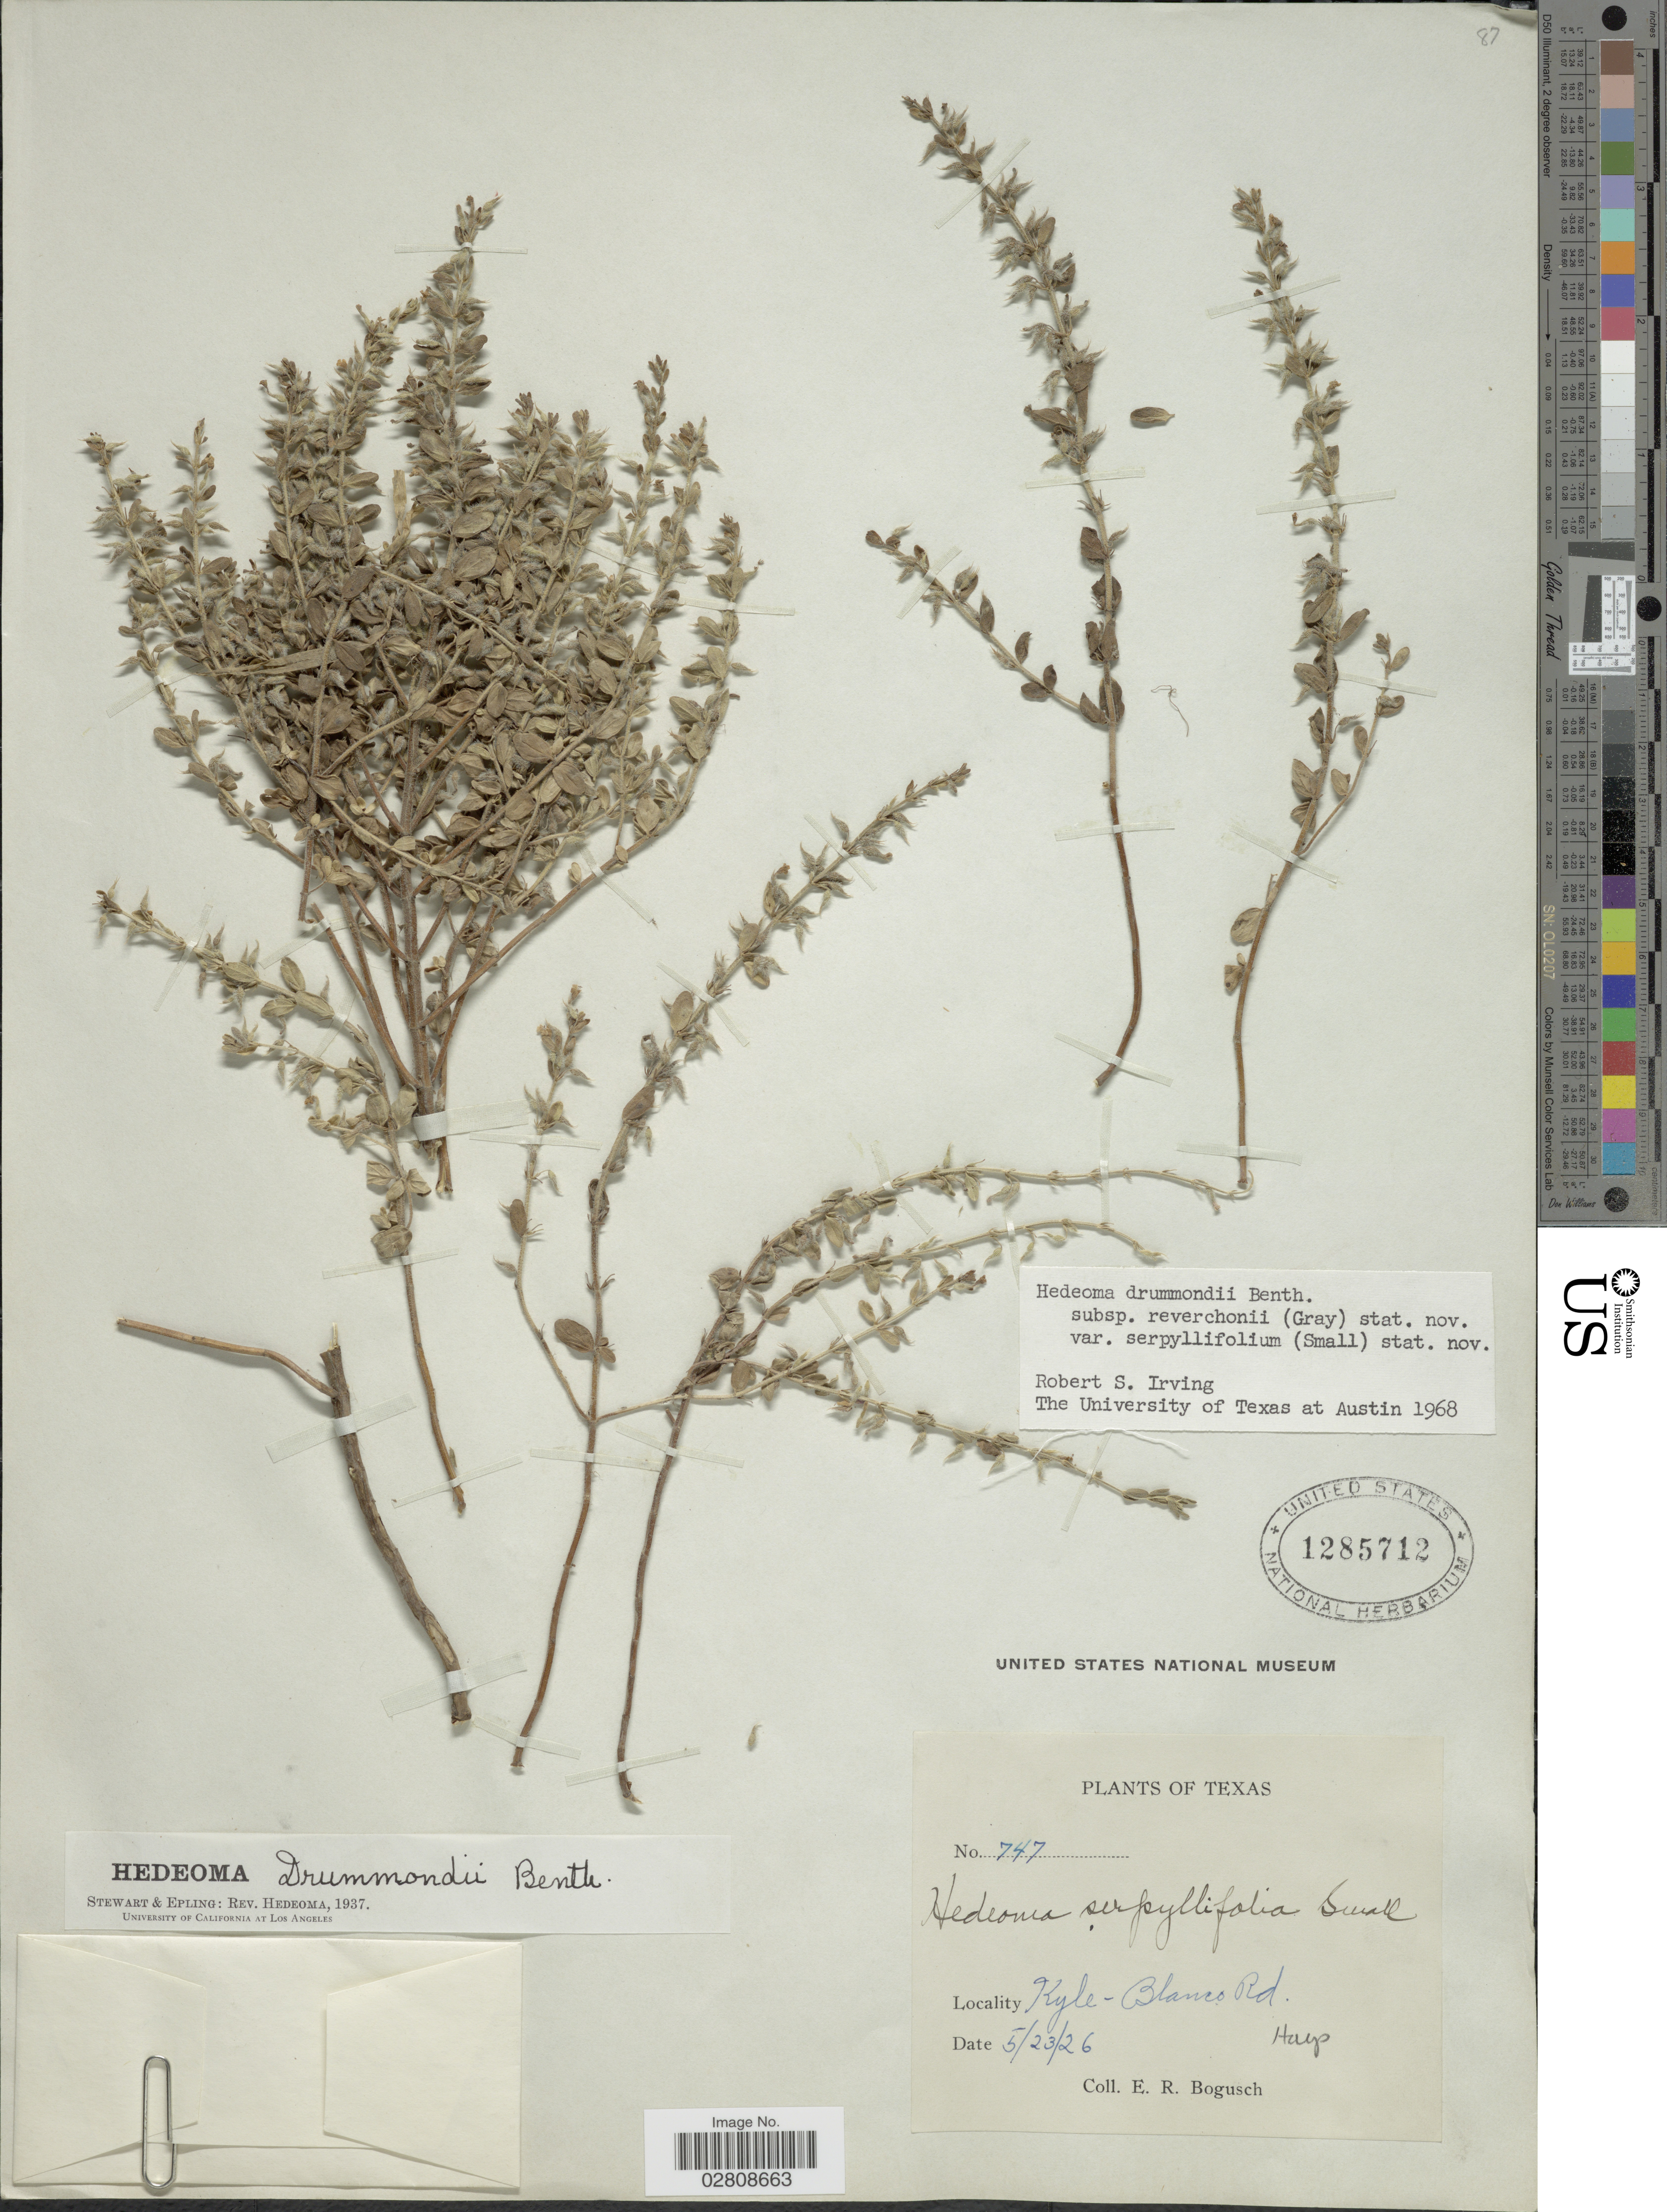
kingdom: Plantae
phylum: Tracheophyta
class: Magnoliopsida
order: Lamiales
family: Lamiaceae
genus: Hedeoma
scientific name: Hedeoma drummondii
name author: Benth.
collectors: E. Bogusch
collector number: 747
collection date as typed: Transcribed d/m/y: 23/5/26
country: United States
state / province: Texas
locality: Kyle- Blanco Rd.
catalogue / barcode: US 1285712